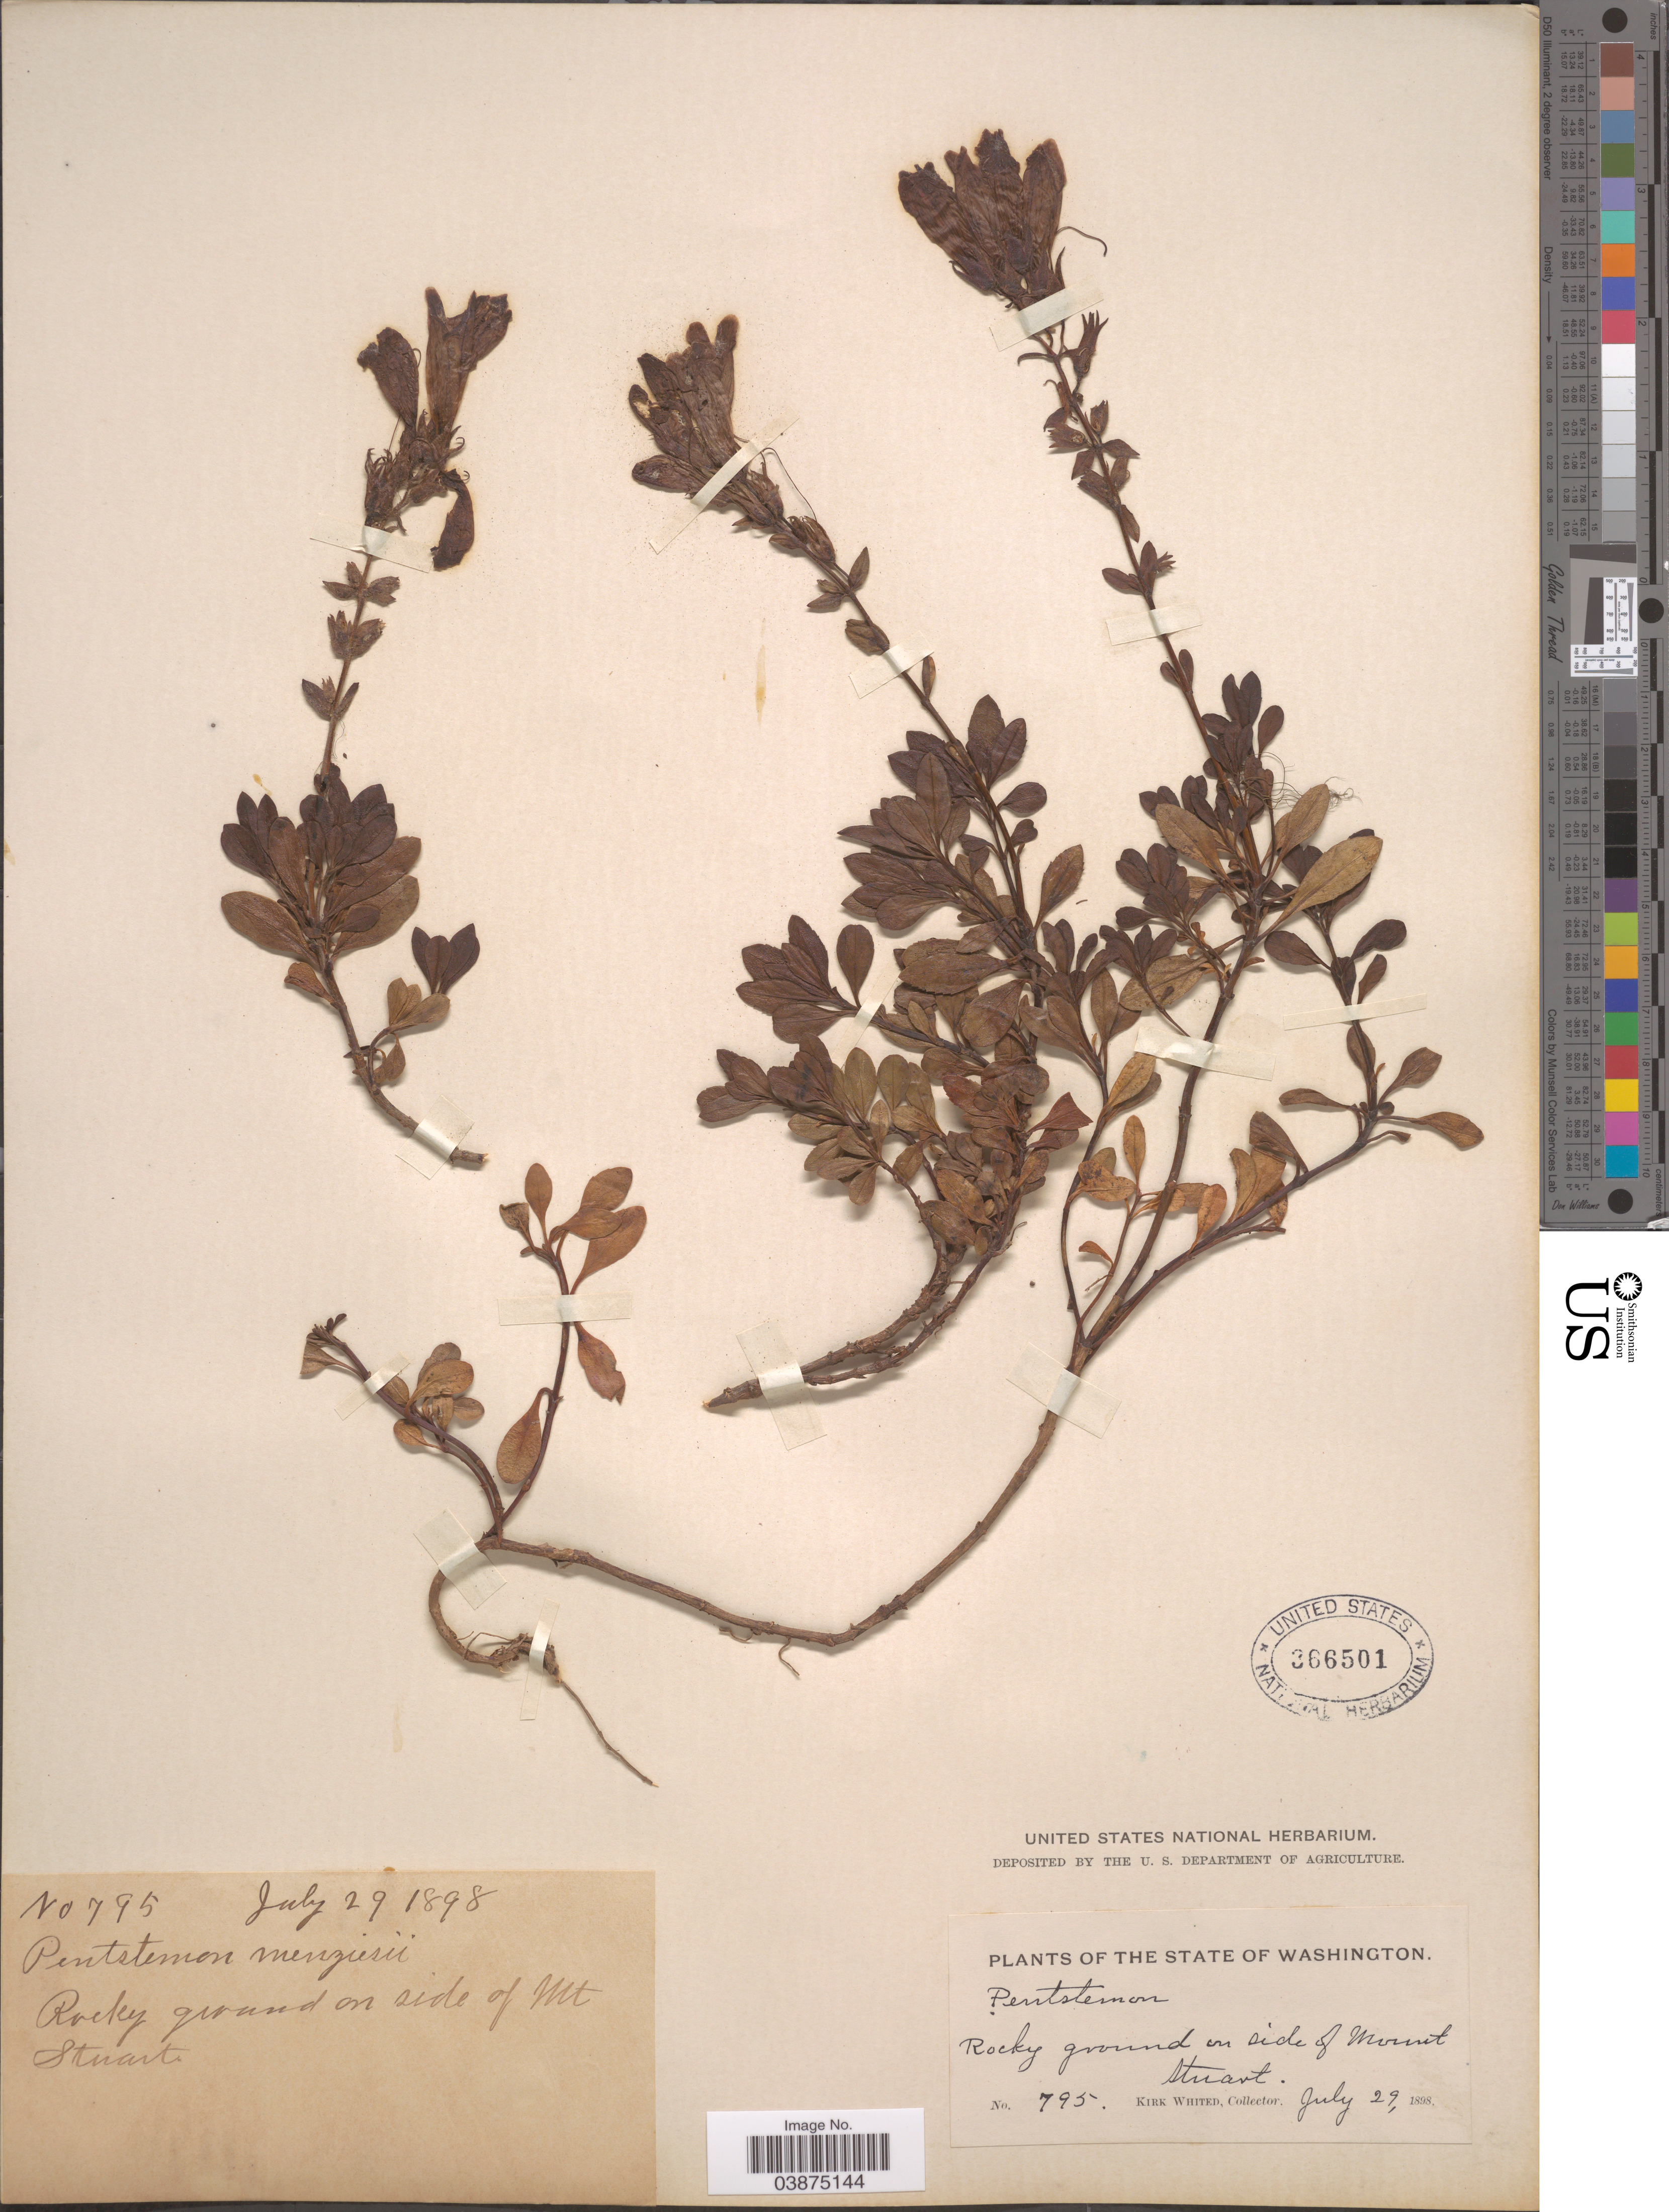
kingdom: Plantae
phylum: Tracheophyta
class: Magnoliopsida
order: Lamiales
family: Plantaginaceae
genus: Penstemon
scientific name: Penstemon fruticosus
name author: (Pursh) Greene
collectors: K. Whited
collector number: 795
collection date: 1898-07-29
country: United States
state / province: Washington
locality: On side of Mount Stuart.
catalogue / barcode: US 366501